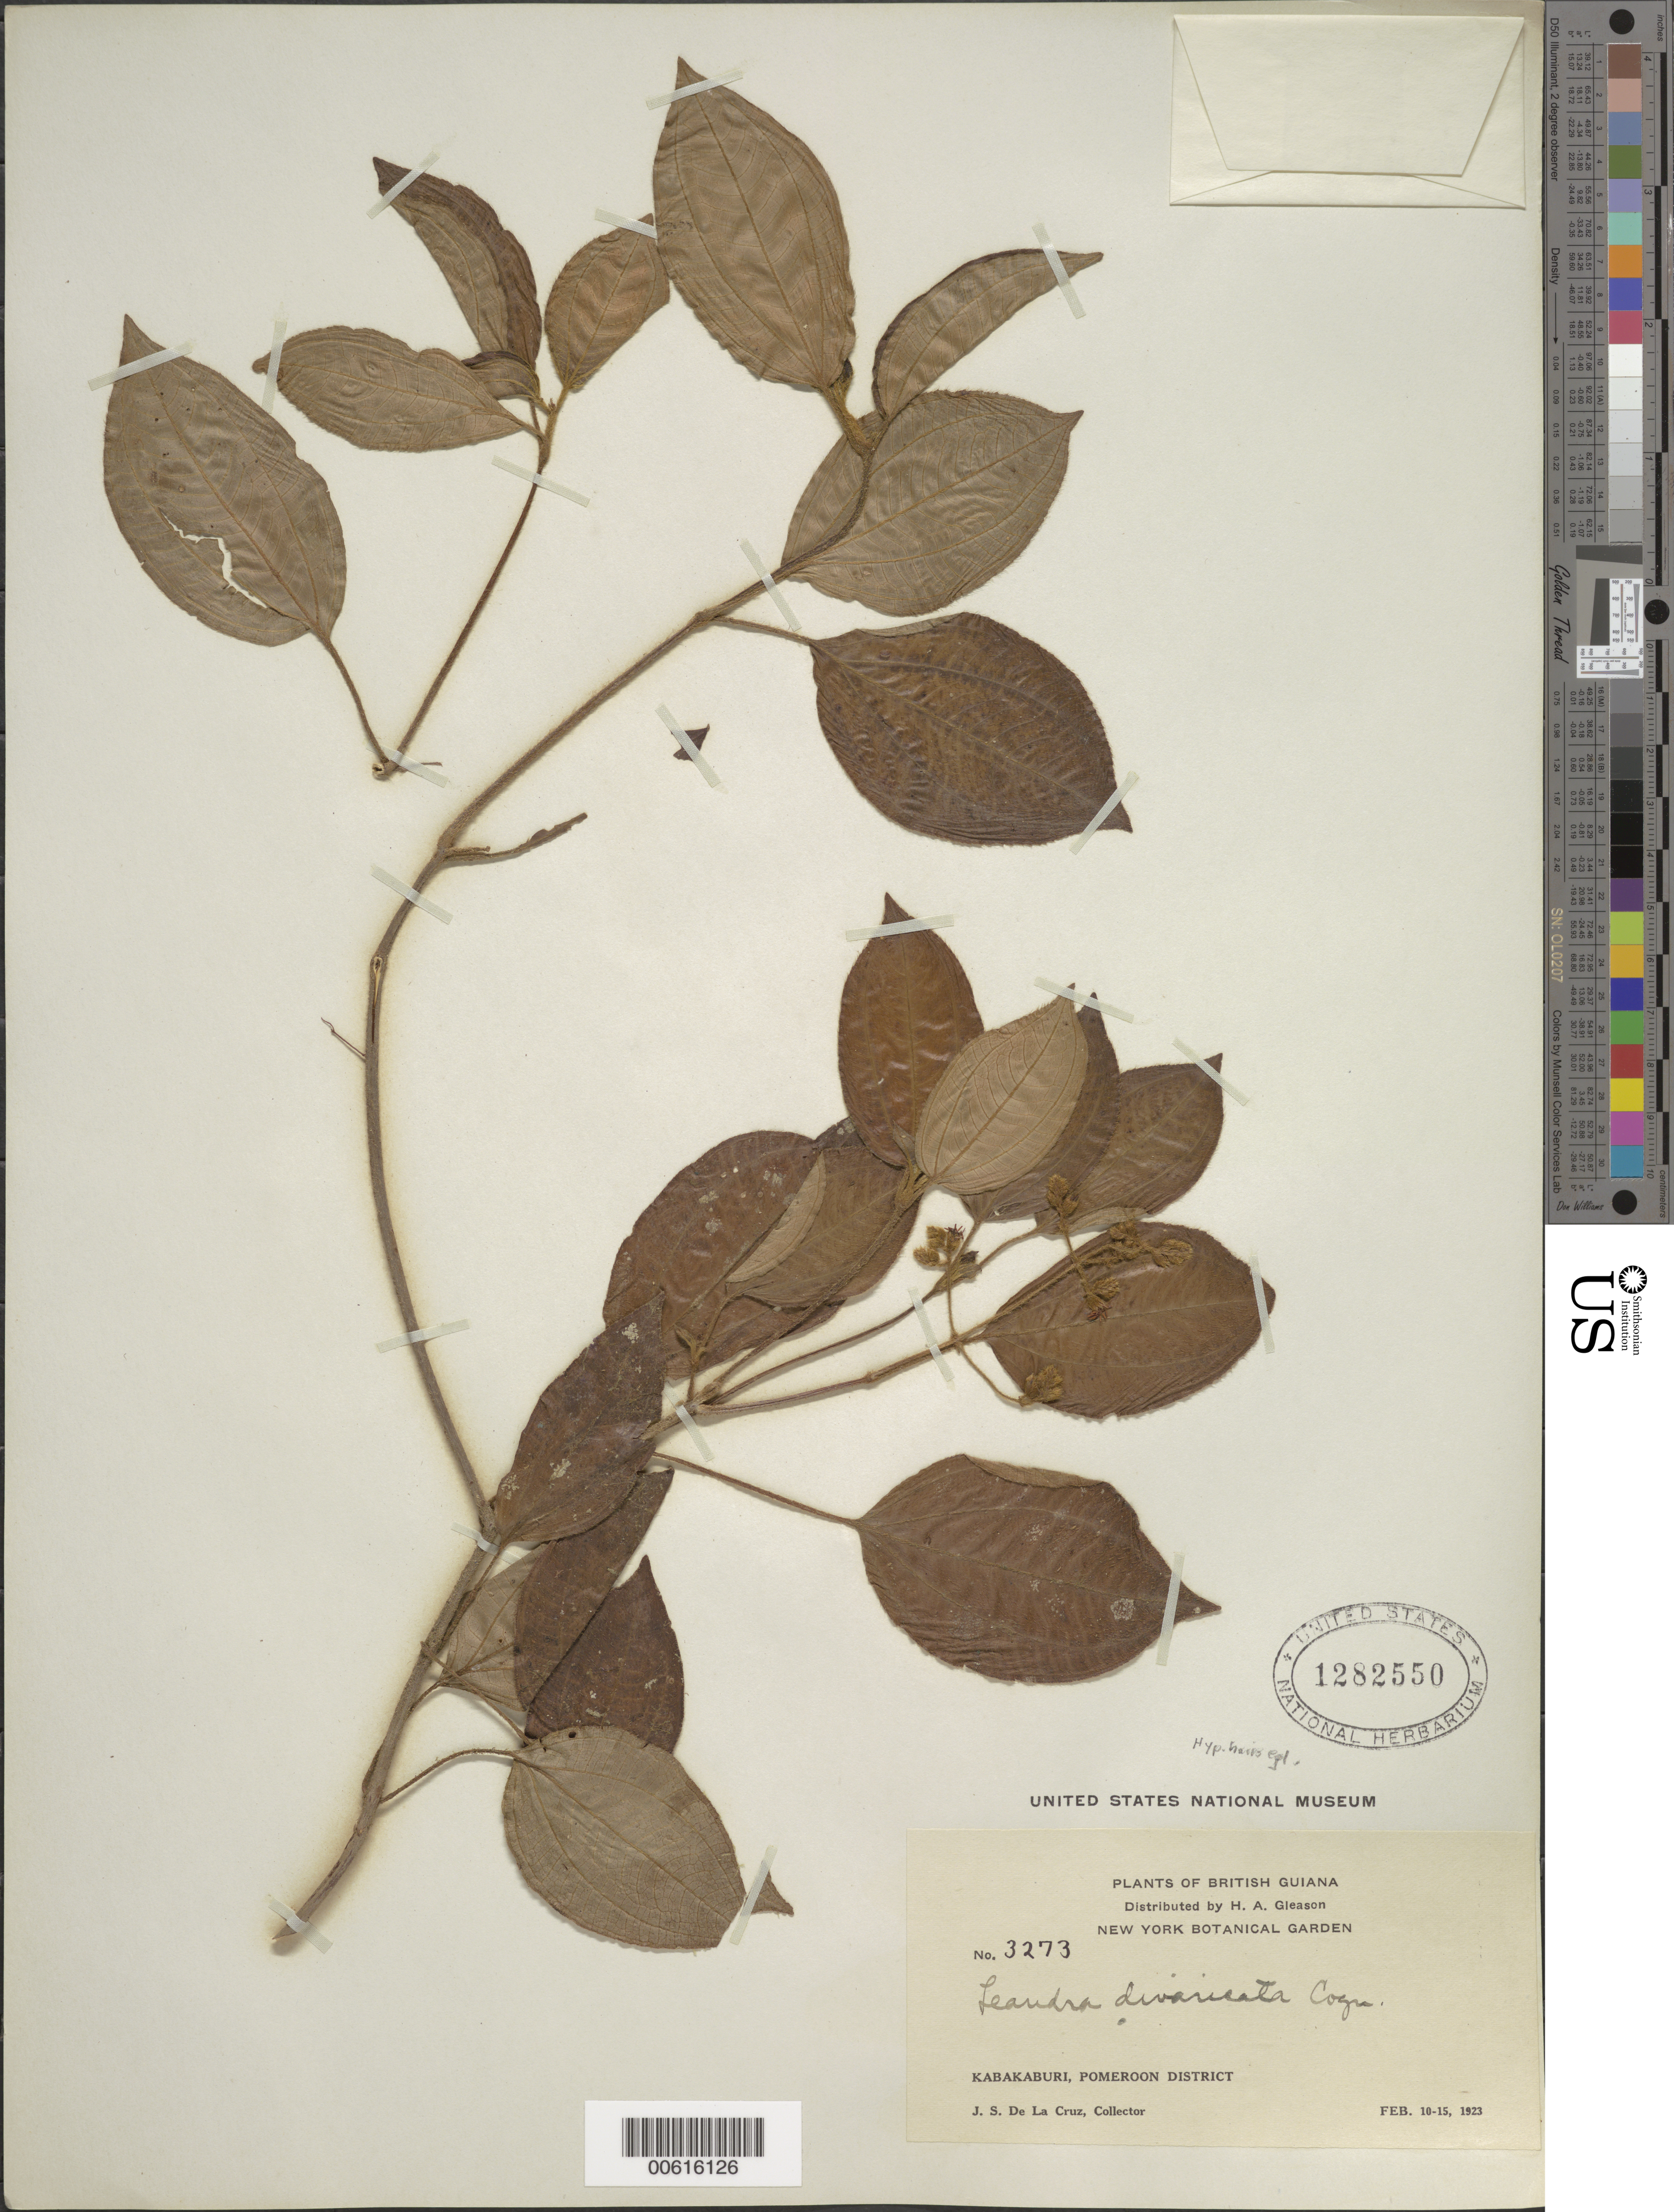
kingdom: Plantae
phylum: Tracheophyta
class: Magnoliopsida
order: Myrtales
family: Melastomataceae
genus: Leandra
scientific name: Leandra divaricata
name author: (Naudin) Cogn.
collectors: J. S. de la Cruz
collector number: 3273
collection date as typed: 10-Feb-23 to 15-Feb-23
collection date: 1923-02-10/1923-02-15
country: Guyana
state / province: Pomeroon-Supenaam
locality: Kabakaburi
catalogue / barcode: US 1282550